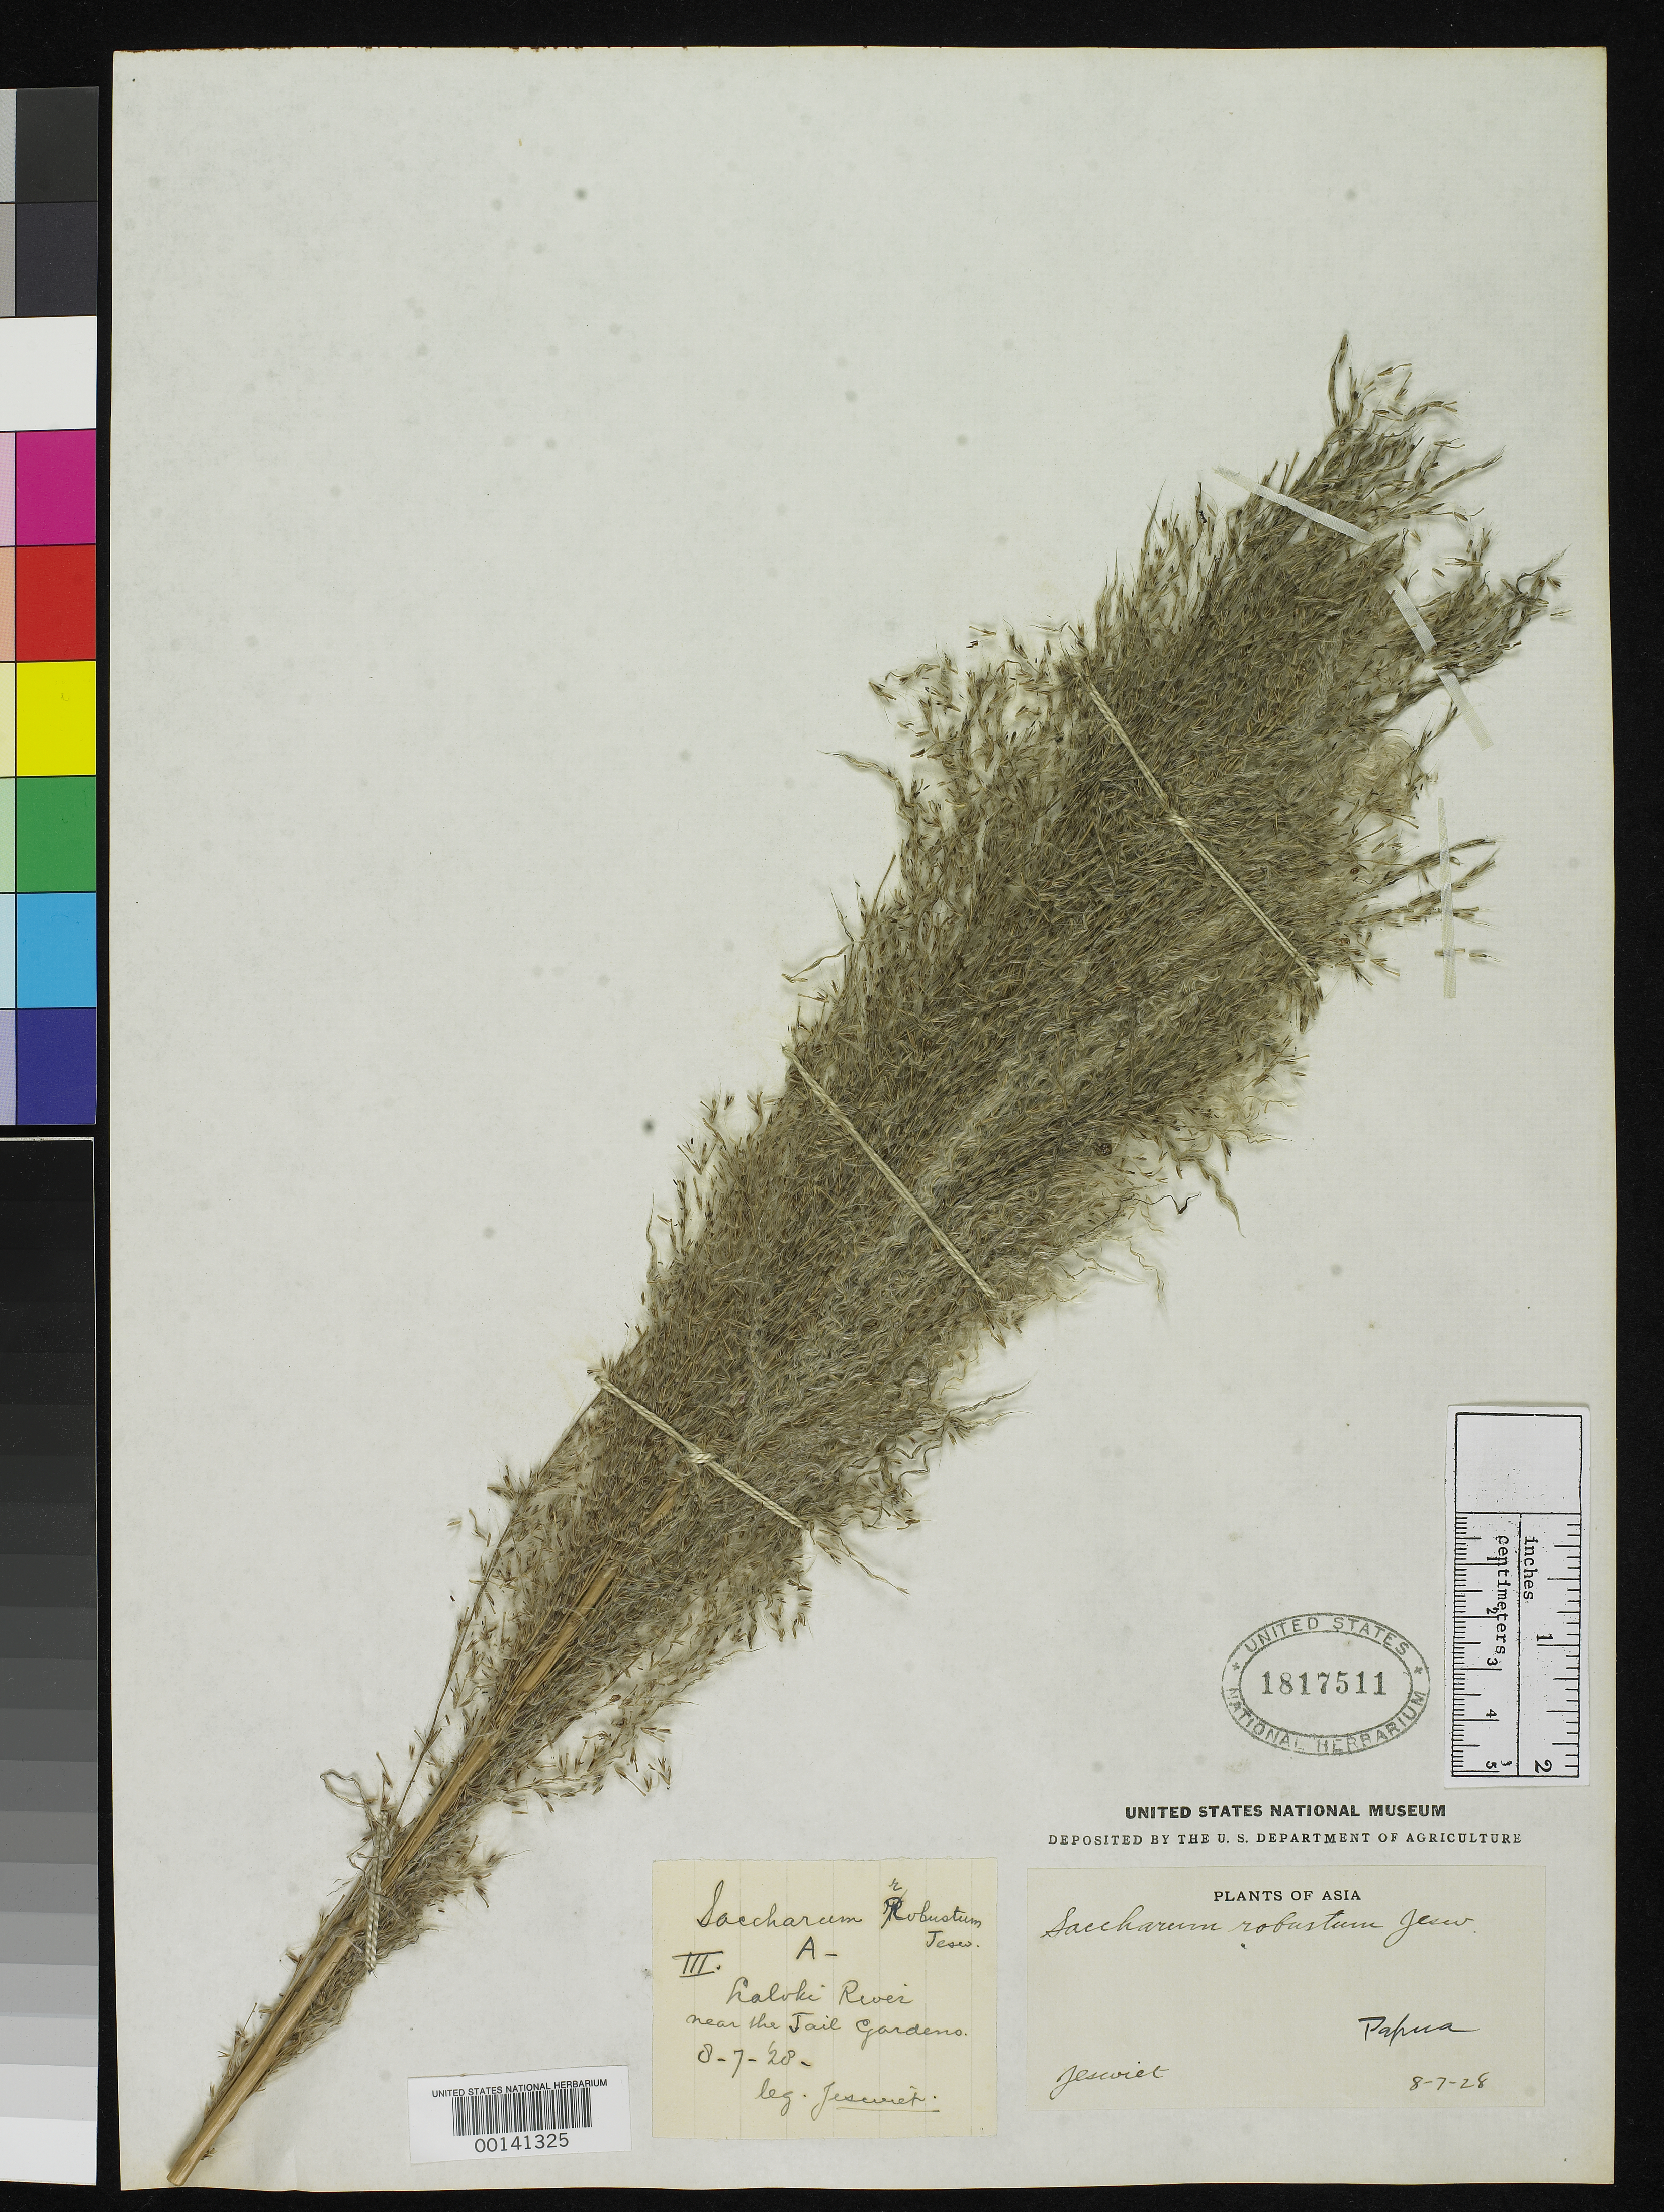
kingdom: Plantae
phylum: Tracheophyta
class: Liliopsida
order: Poales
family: Poaceae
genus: Saccharum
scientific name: Saccharum robustum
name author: Brandes & Jeswiet in Grassl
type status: Holotype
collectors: J. Jeswiet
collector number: III A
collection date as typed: Jun 1928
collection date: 1928-06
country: Papua New Guinea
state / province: Central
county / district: Port Moresby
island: New Guinea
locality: Port Moresby, Laloki River, near jail gardens.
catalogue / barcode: US 1817511